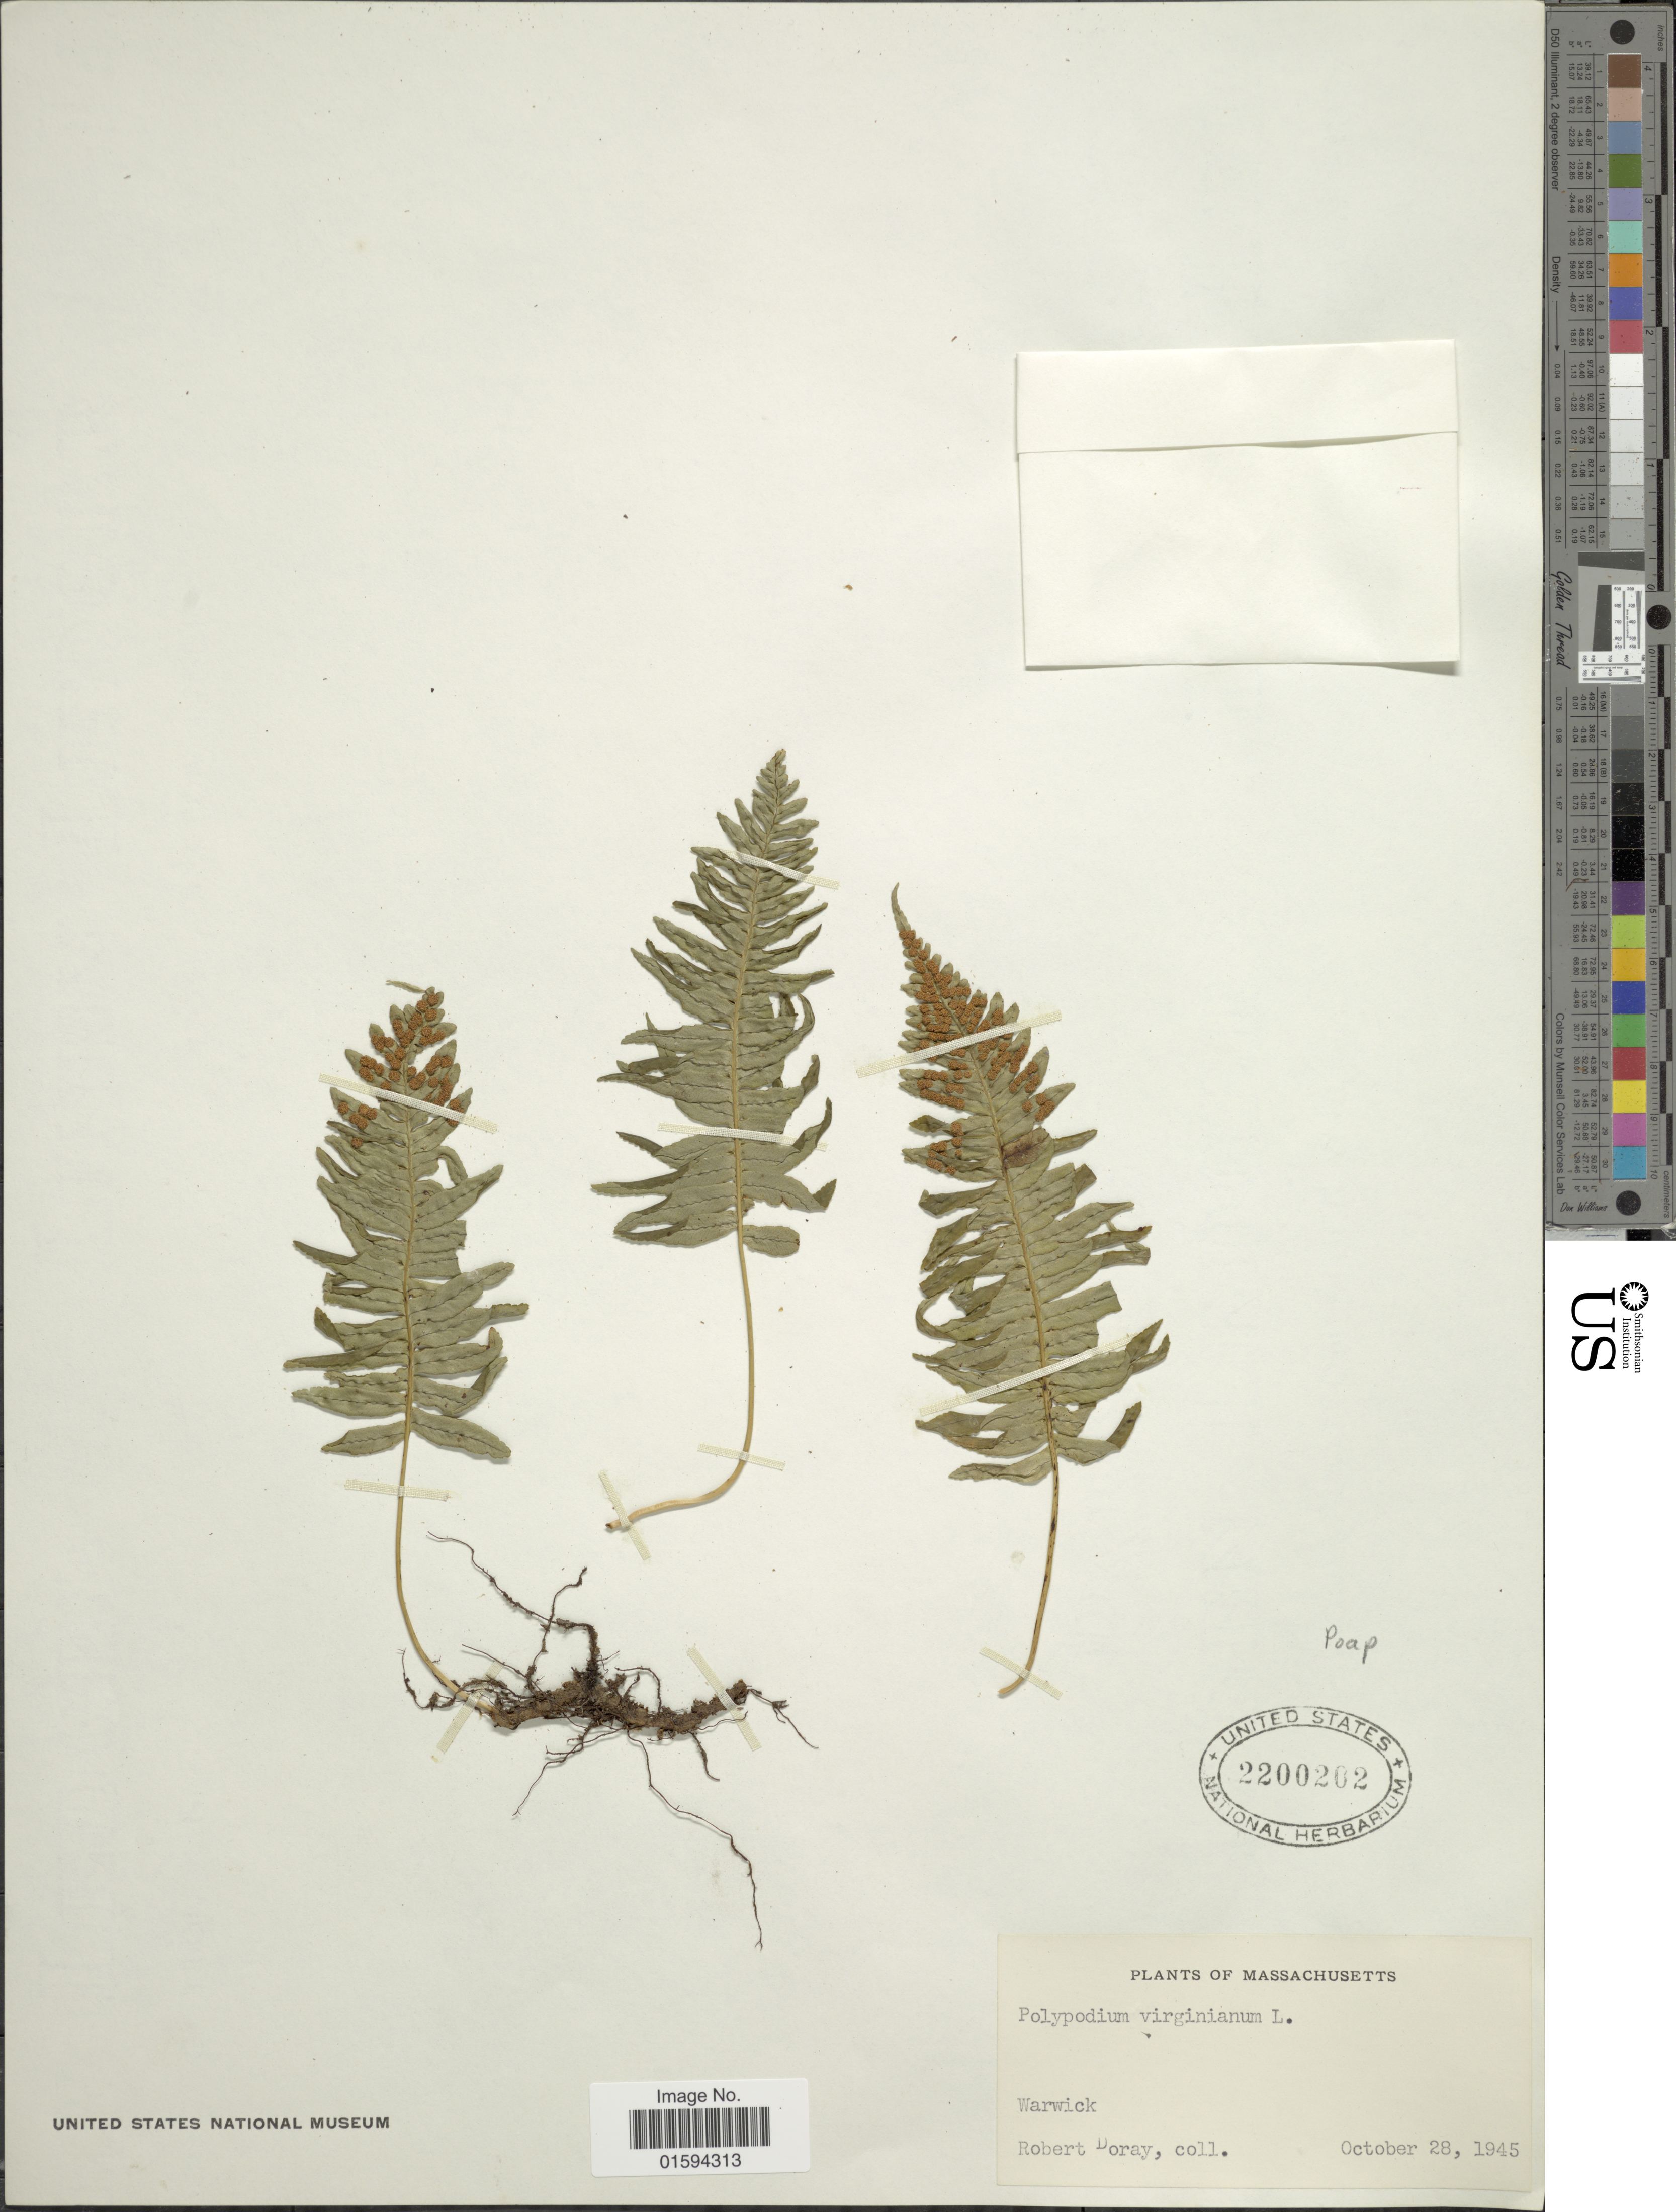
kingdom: Plantae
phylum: Tracheophyta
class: Polypodiopsida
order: Polypodiales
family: Polypodiaceae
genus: Polypodium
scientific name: Polypodium appalachianum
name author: Haufler & Windham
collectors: R. Doray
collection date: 1945-10-28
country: United States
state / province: Massachusetts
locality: Warwick.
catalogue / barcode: US 2200202